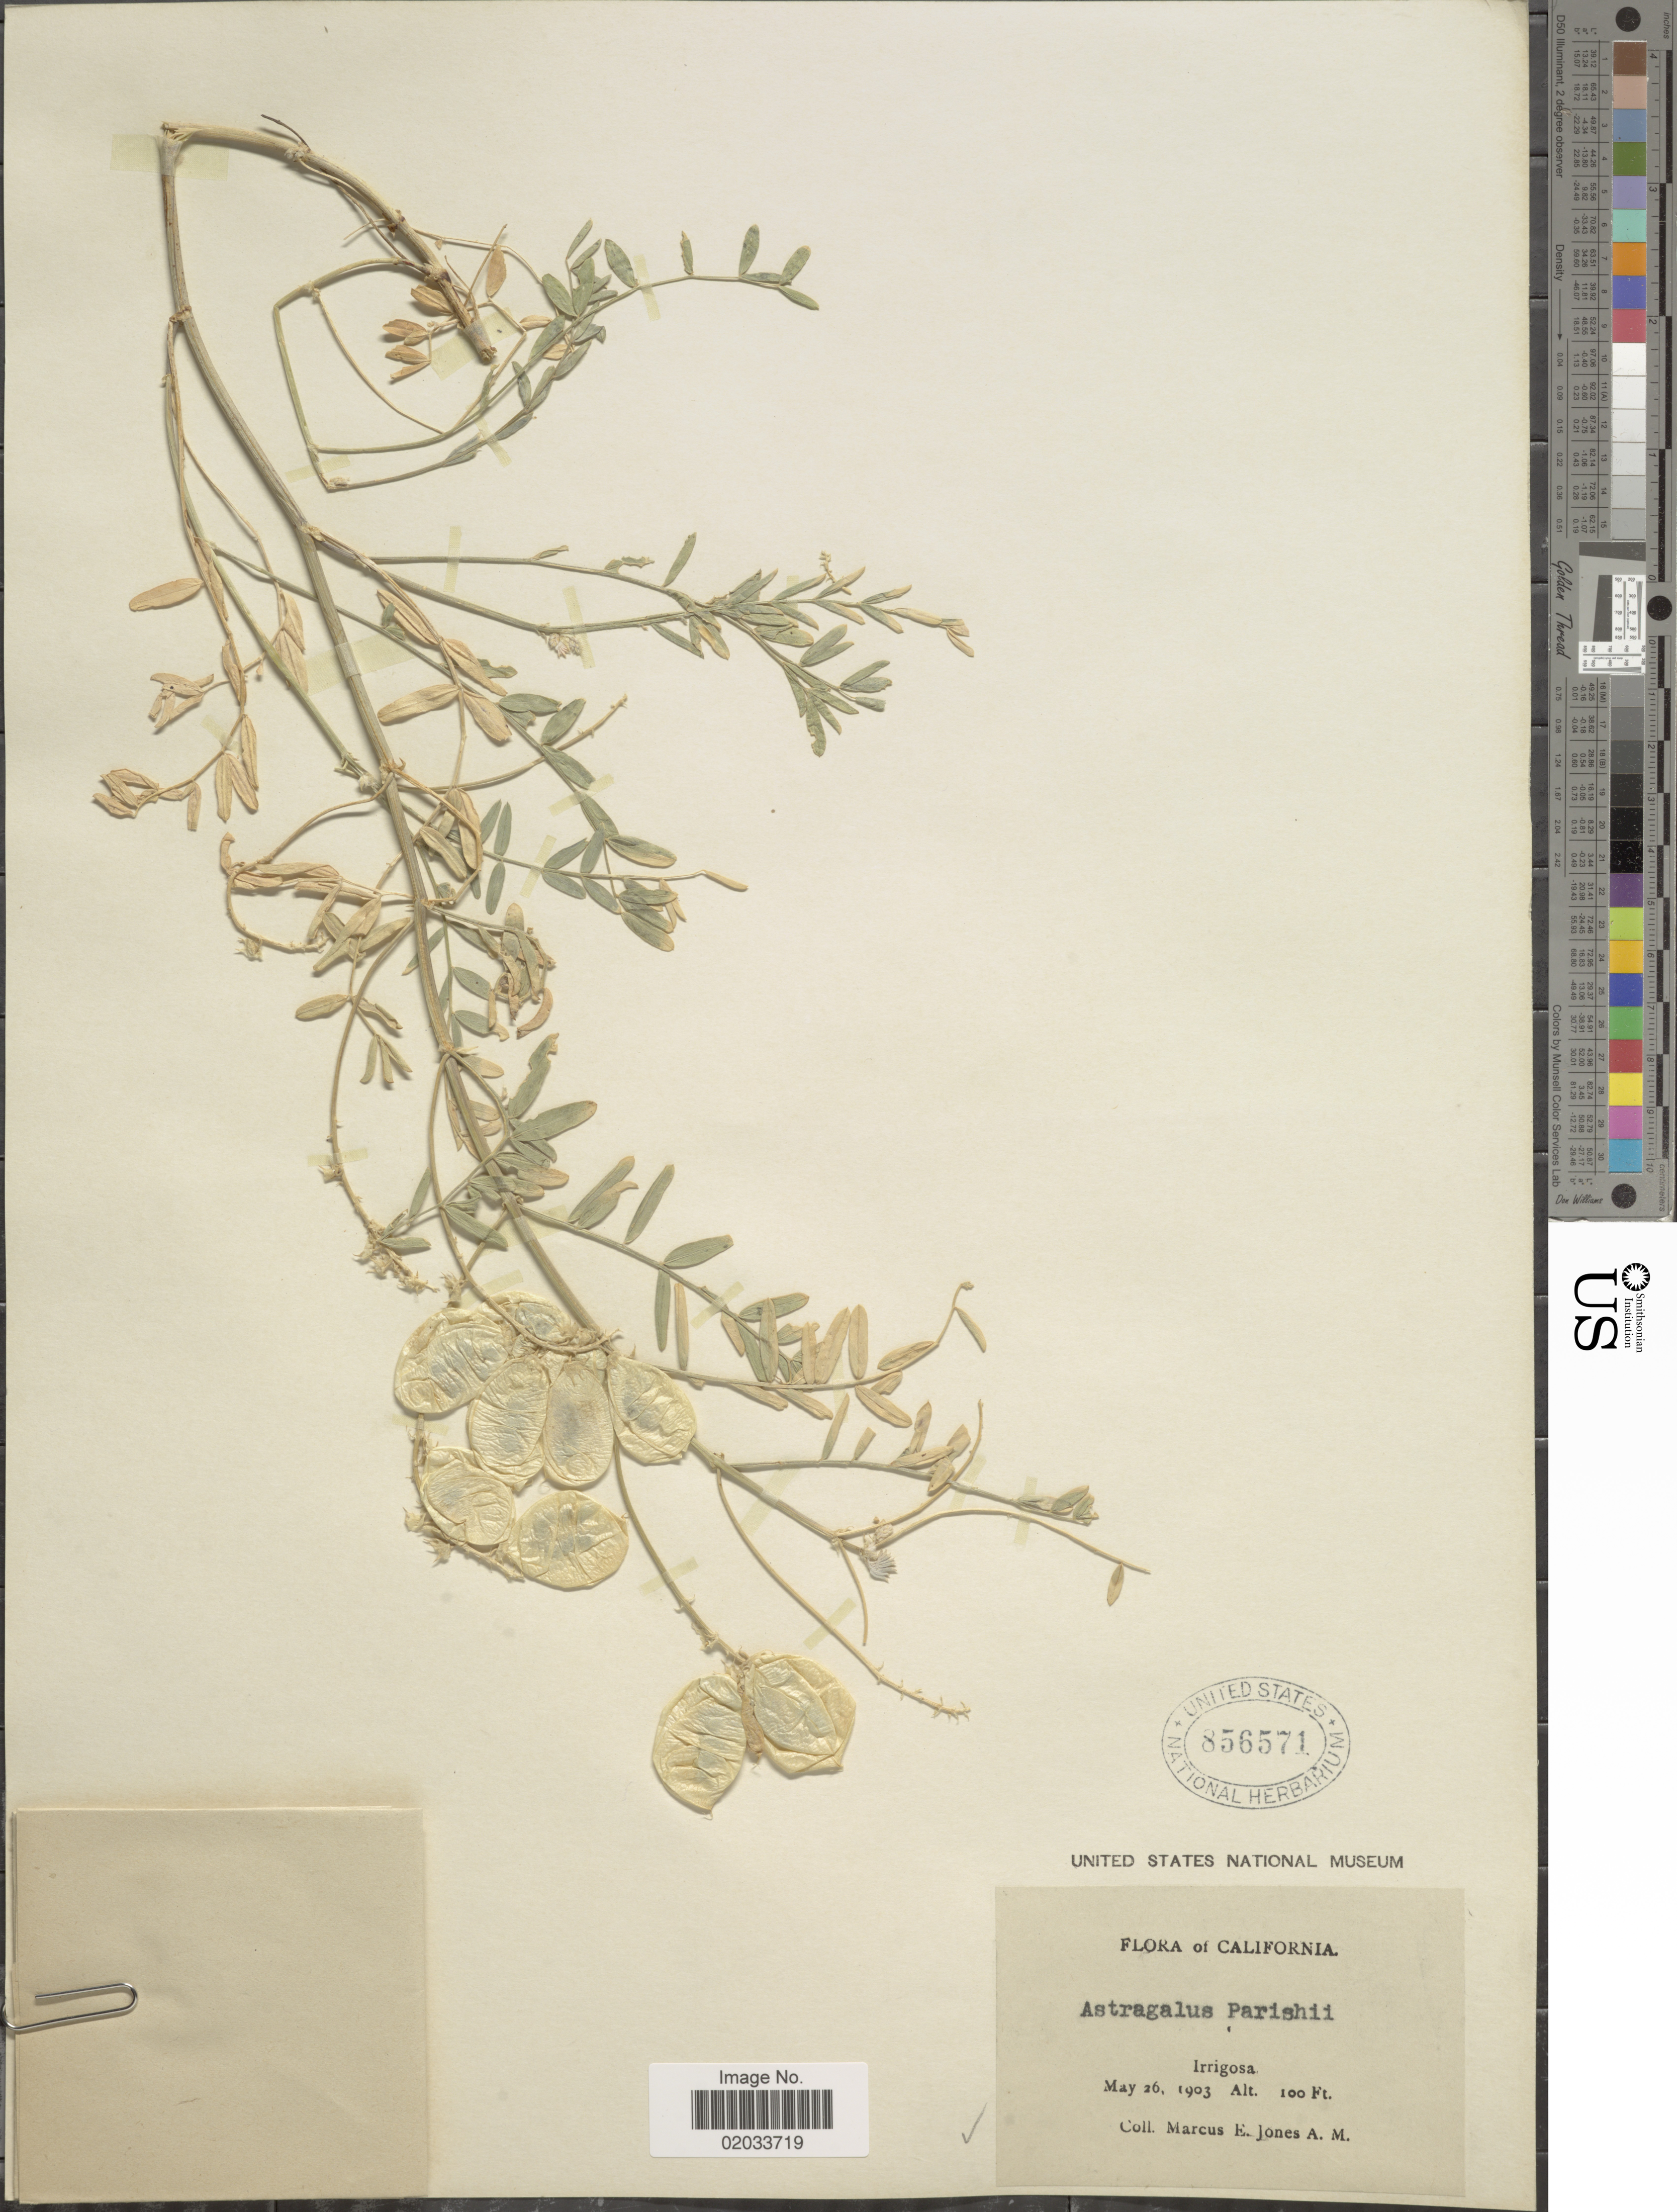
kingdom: Plantae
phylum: Tracheophyta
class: Magnoliopsida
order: Fabales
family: Fabaceae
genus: Astragalus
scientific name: Astragalus parishii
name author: A. Gray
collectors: M. E. Jones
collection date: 1903-05-26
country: United States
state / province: California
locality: Irrigosa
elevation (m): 30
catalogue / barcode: US 856571